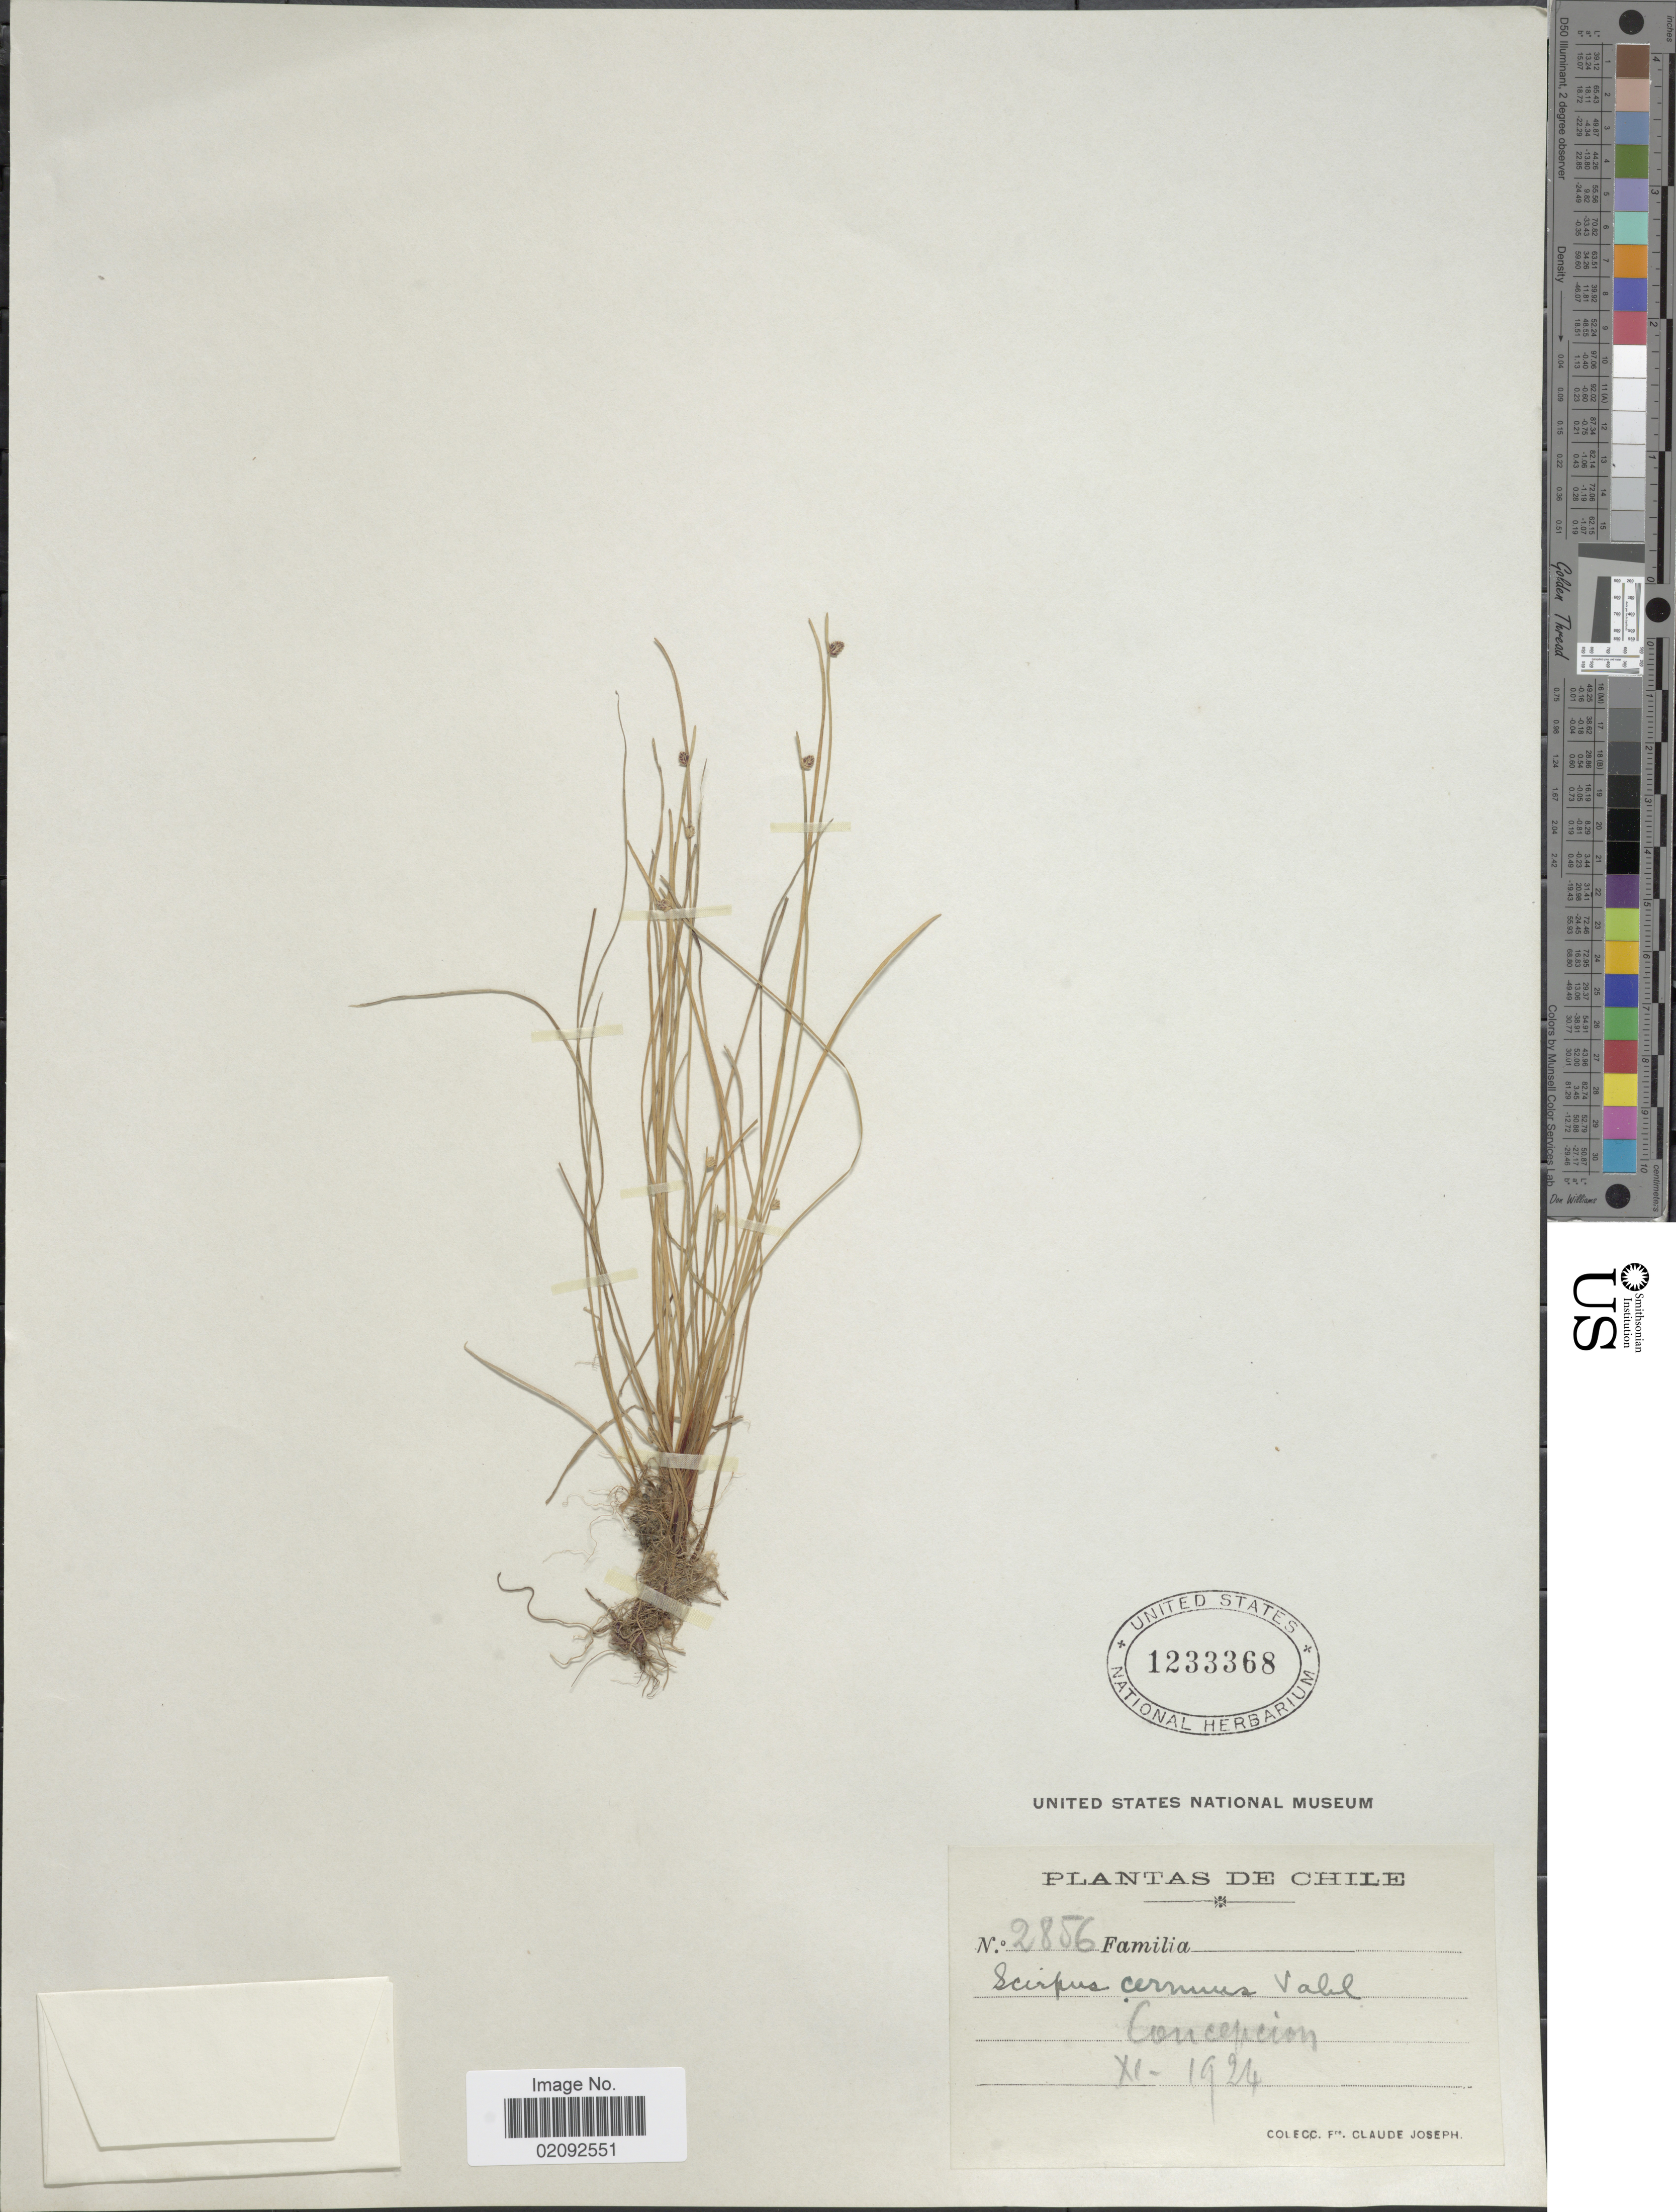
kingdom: Plantae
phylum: Tracheophyta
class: Liliopsida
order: Poales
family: Cyperaceae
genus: Isolepis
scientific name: Isolepis cernua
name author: (Vahl) Roem. & Schult.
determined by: Strong, Mark T., (BOT), Smithsonian Institution - National Museum of Natural History (UNITED STATES)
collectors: Bro. Claude-Joseph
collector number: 2856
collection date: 1924-11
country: Chile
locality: Concepcion.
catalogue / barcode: US 1233368